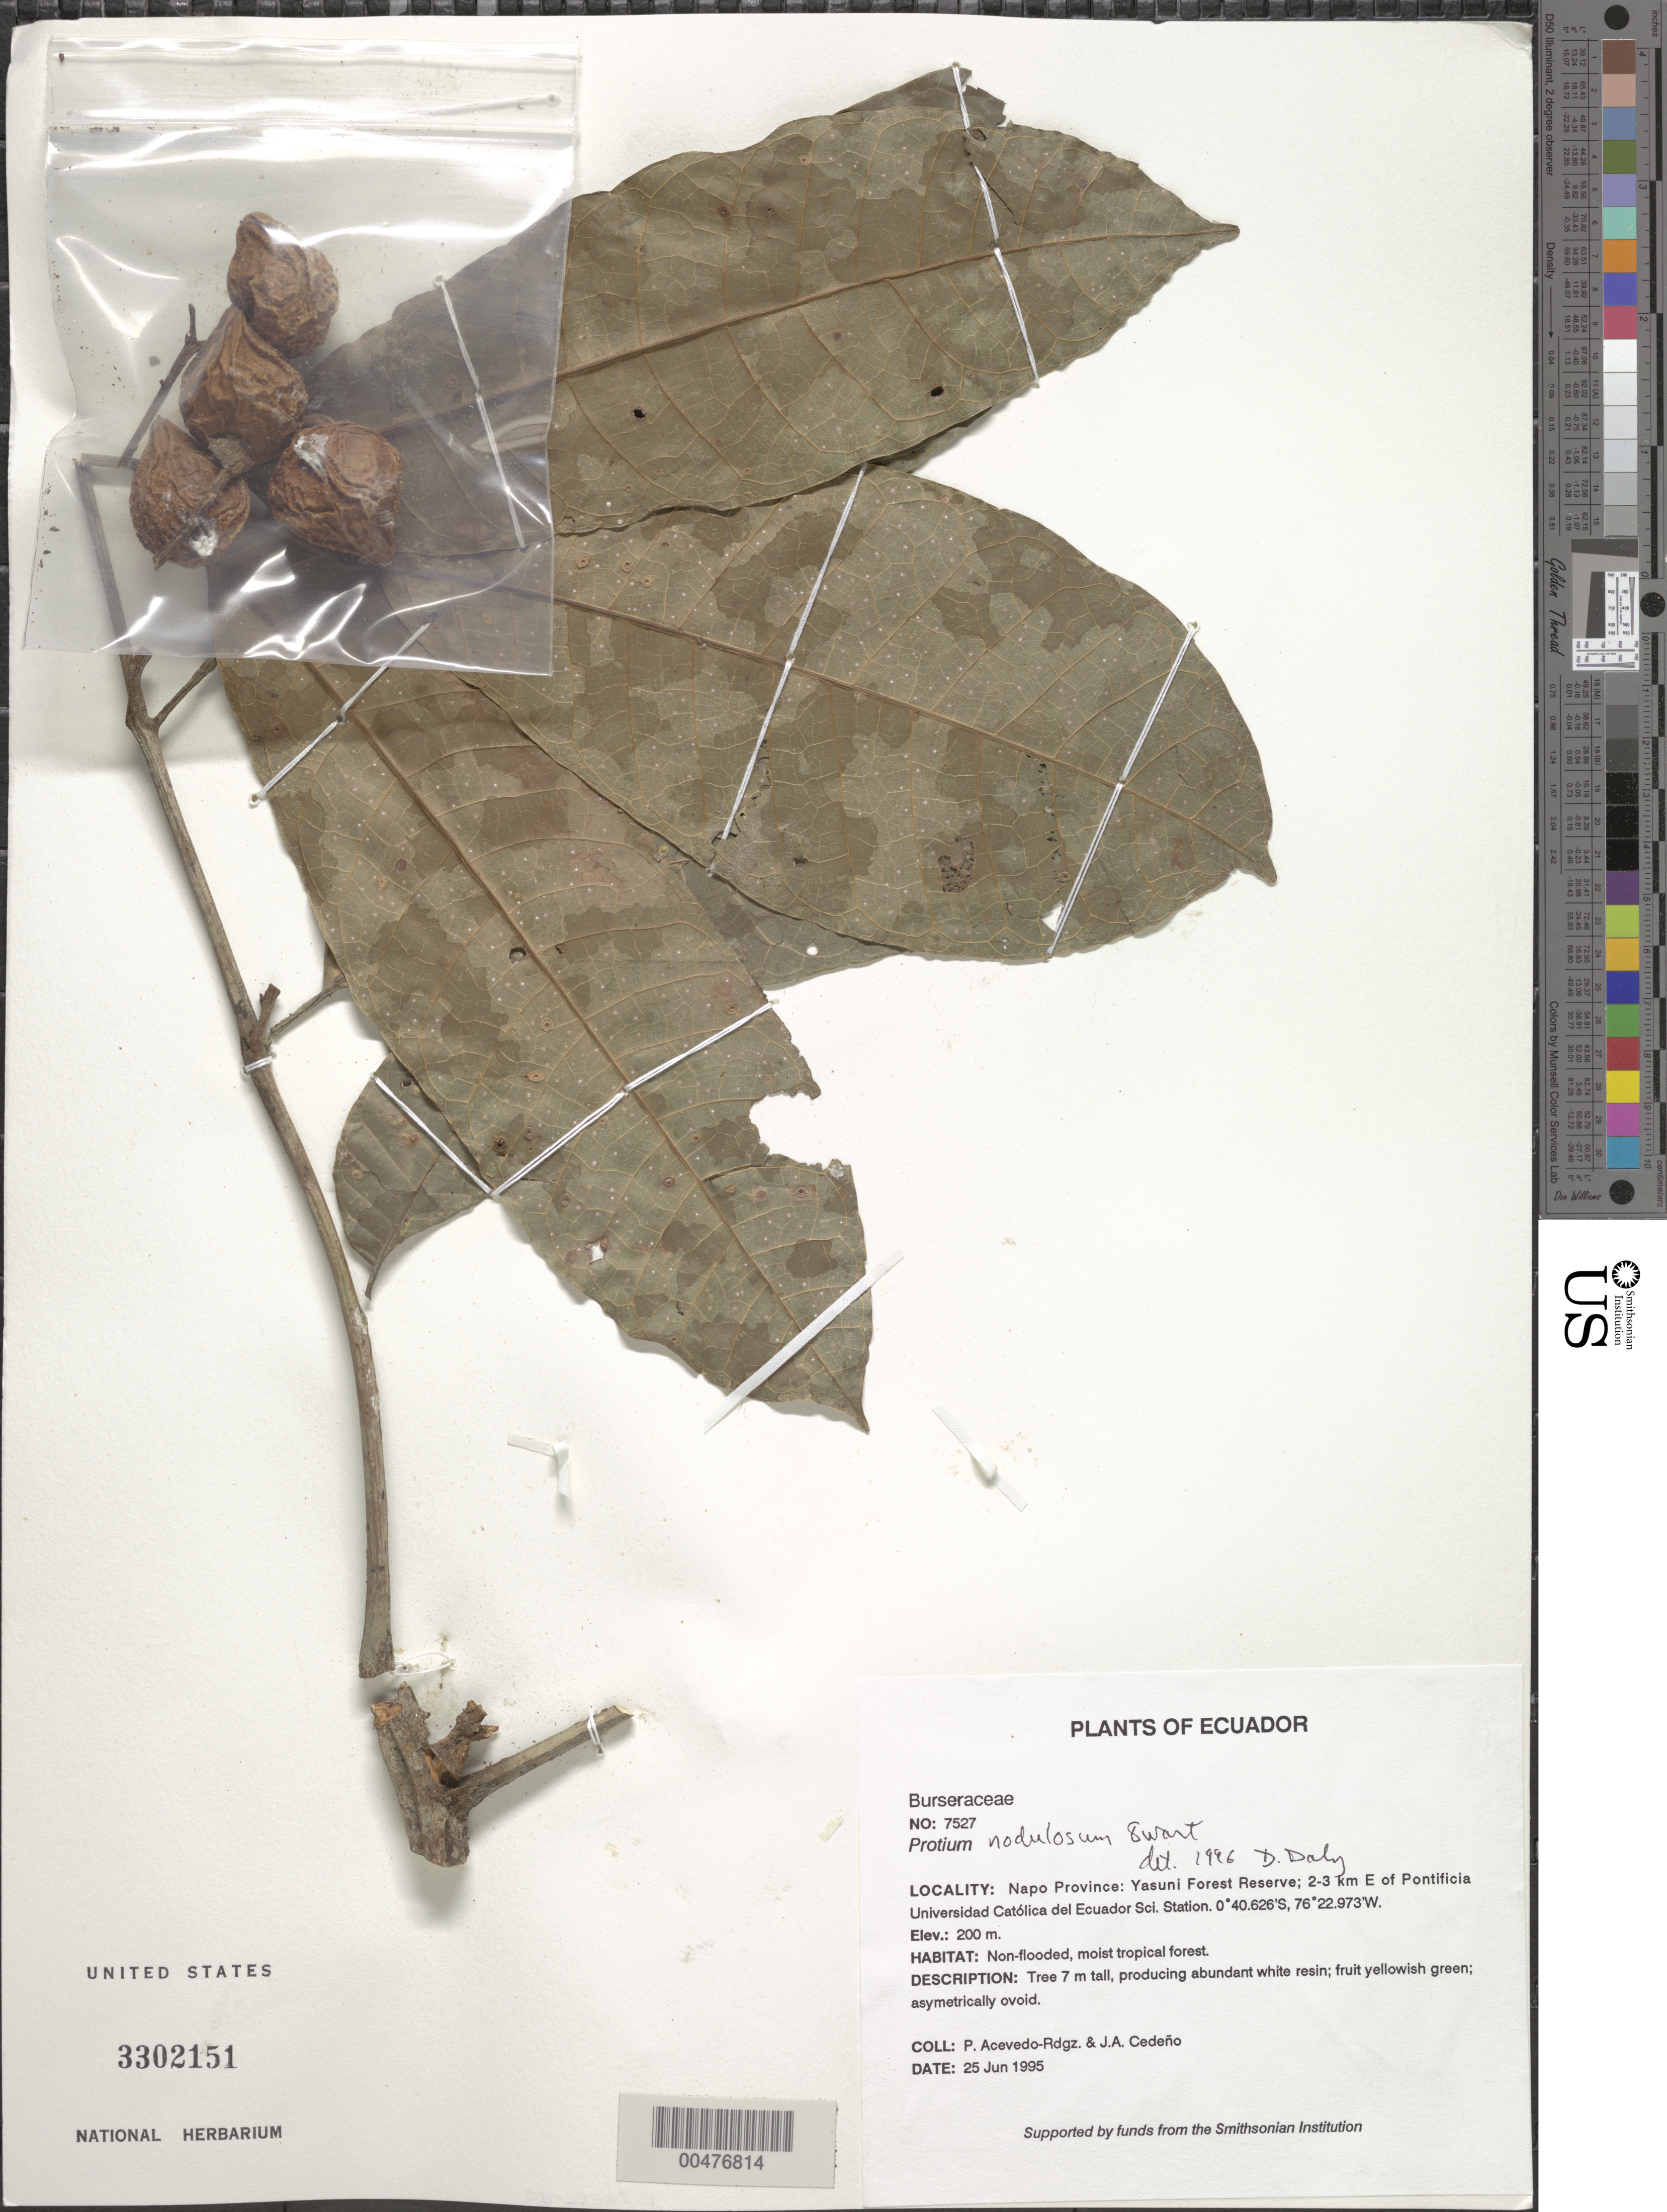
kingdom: Plantae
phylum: Tracheophyta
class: Magnoliopsida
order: Sapindales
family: Burseraceae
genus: Protium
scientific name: Protium sp.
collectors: P. Acevedo-Rodr. & J. A. Cedeño M.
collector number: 7527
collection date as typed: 25 Jun 1995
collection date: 1995-06-25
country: Ecuador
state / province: Napo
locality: Napo Province: Yasuni Forest Reserve; 2-3 km E of Pontificia Universidad Católica del Ecuador Sci. Station.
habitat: Non-flooded, moist tropical forest.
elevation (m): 200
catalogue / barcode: US 3302151